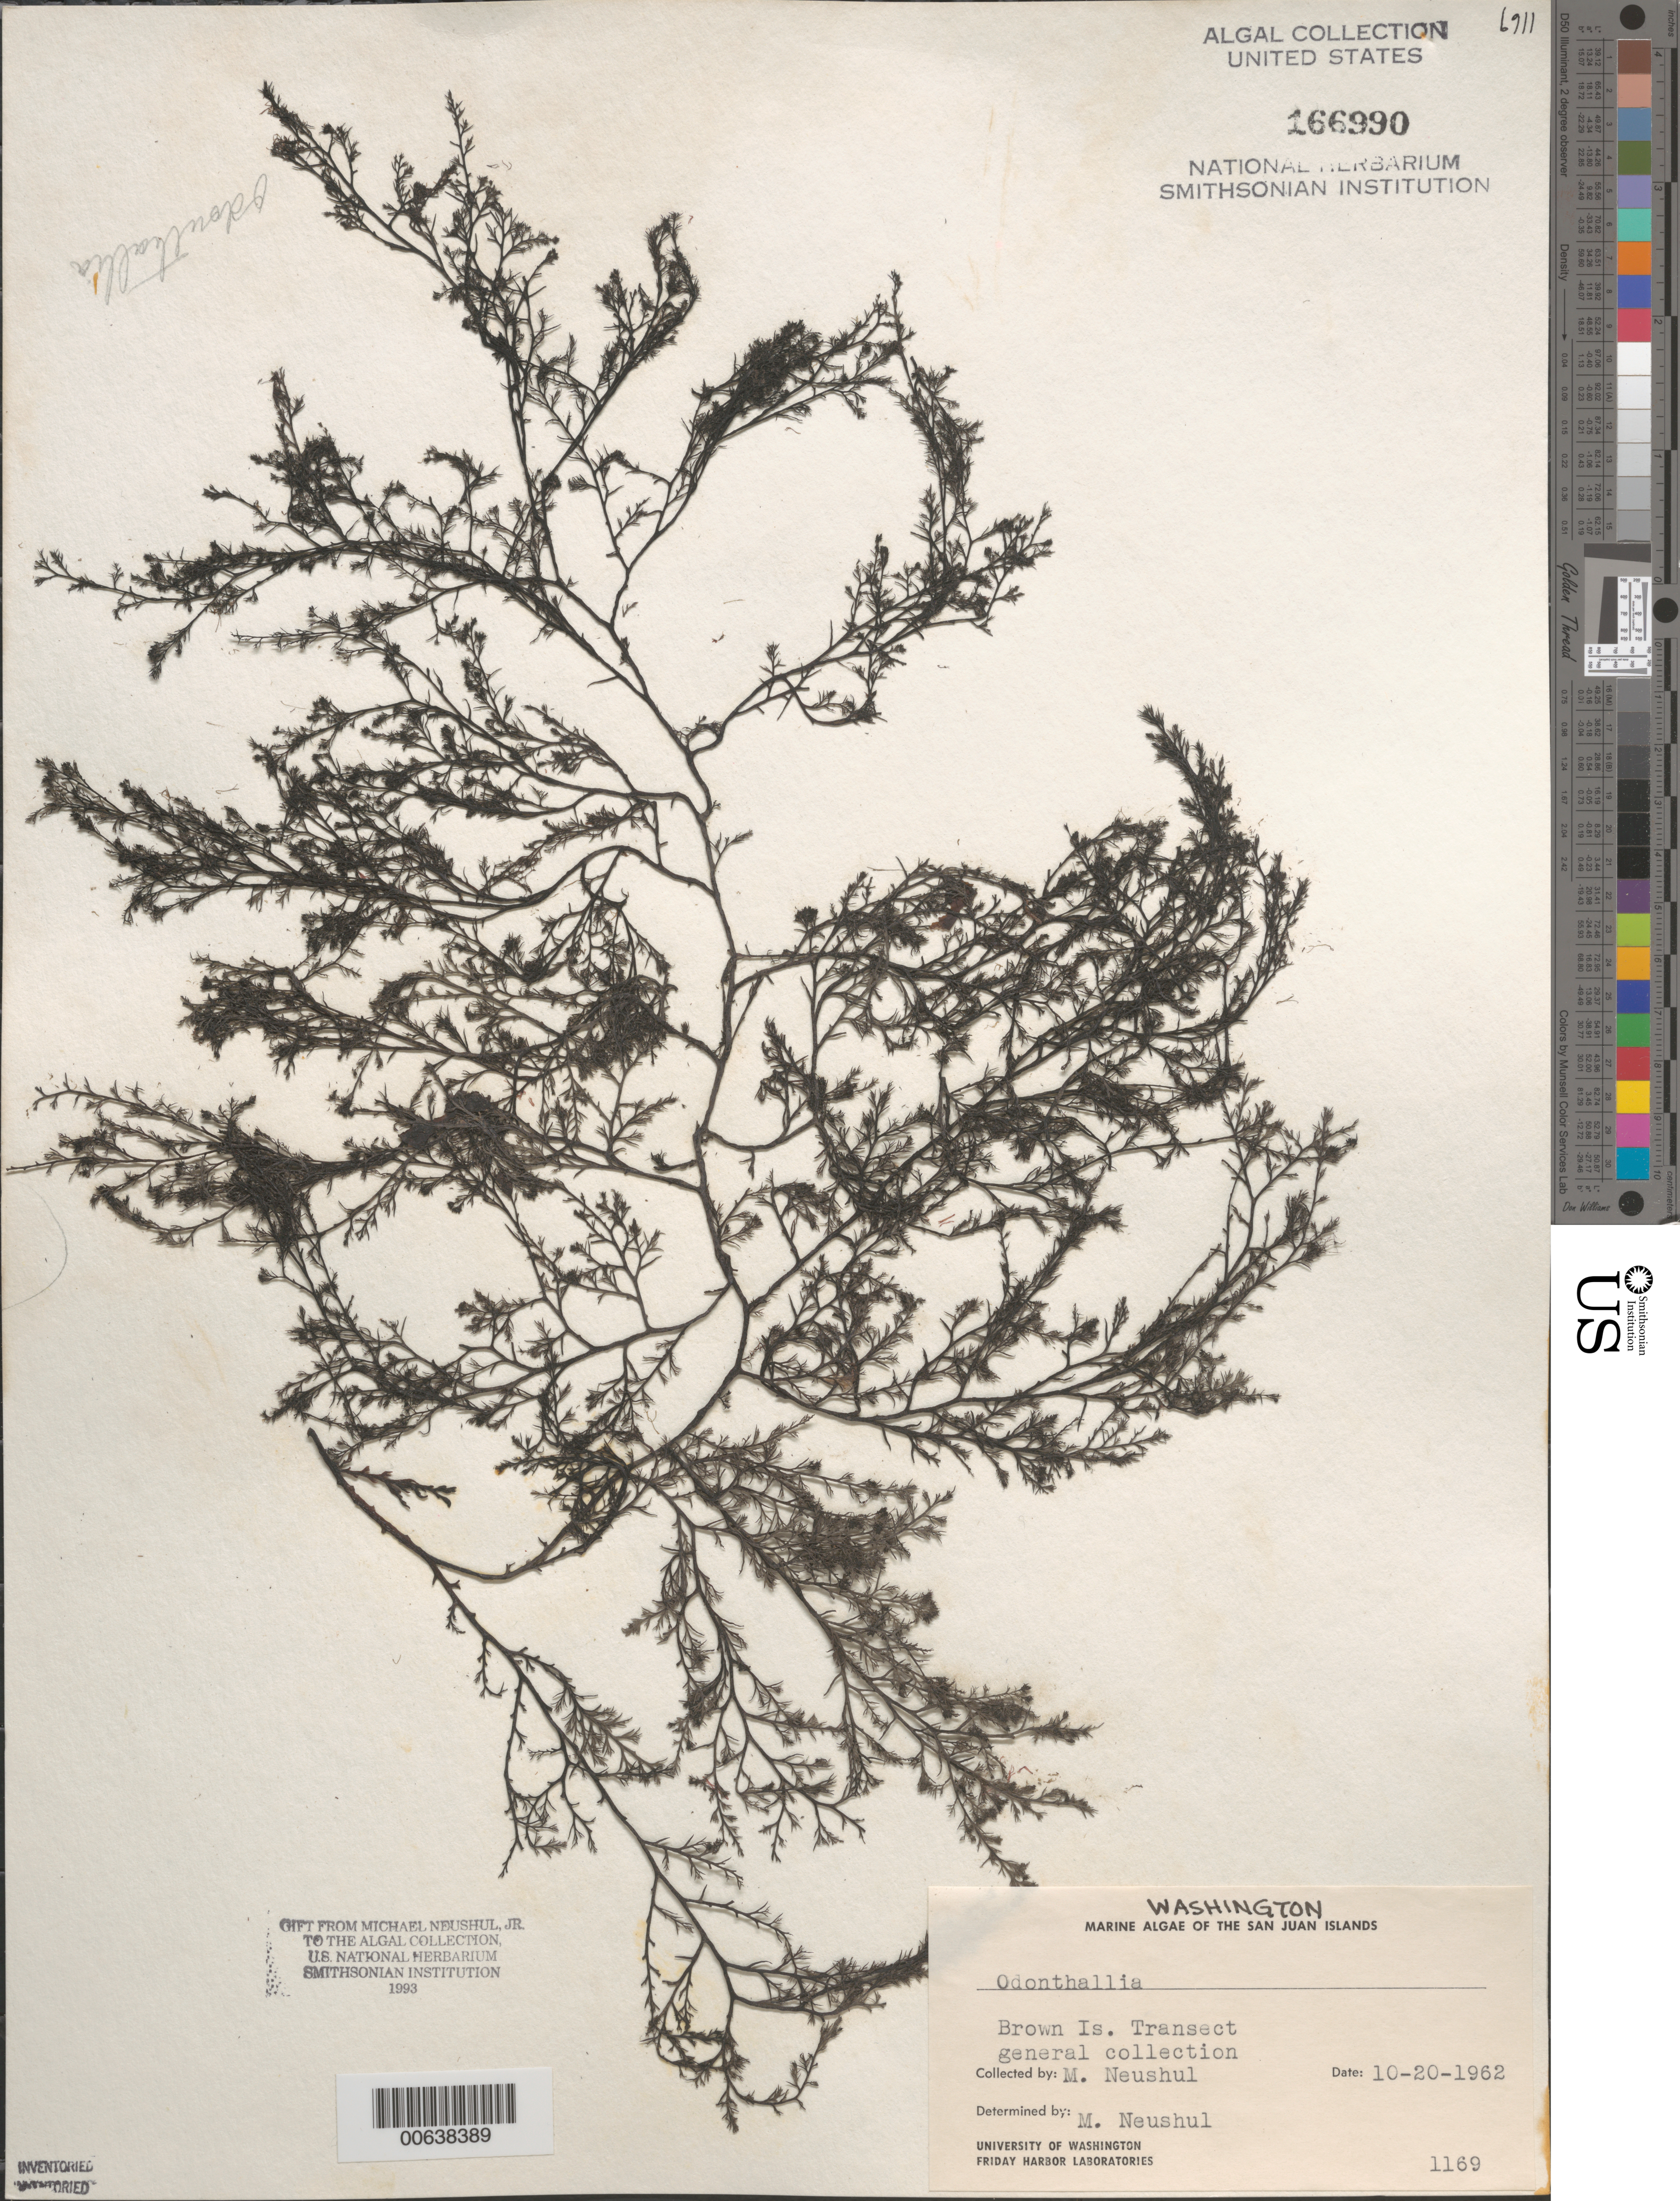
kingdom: Plantae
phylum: Rhodophyta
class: Florideophyceae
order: Ceramiales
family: Rhodomelaceae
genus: Odonthalia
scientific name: Odonthalia sp.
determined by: Neushul, M.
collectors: M. Neushul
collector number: Neushul 1169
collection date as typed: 20 Oct 1962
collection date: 1962-10-20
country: United States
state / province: Washington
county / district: San Juan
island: Brown Island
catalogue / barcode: US 166990